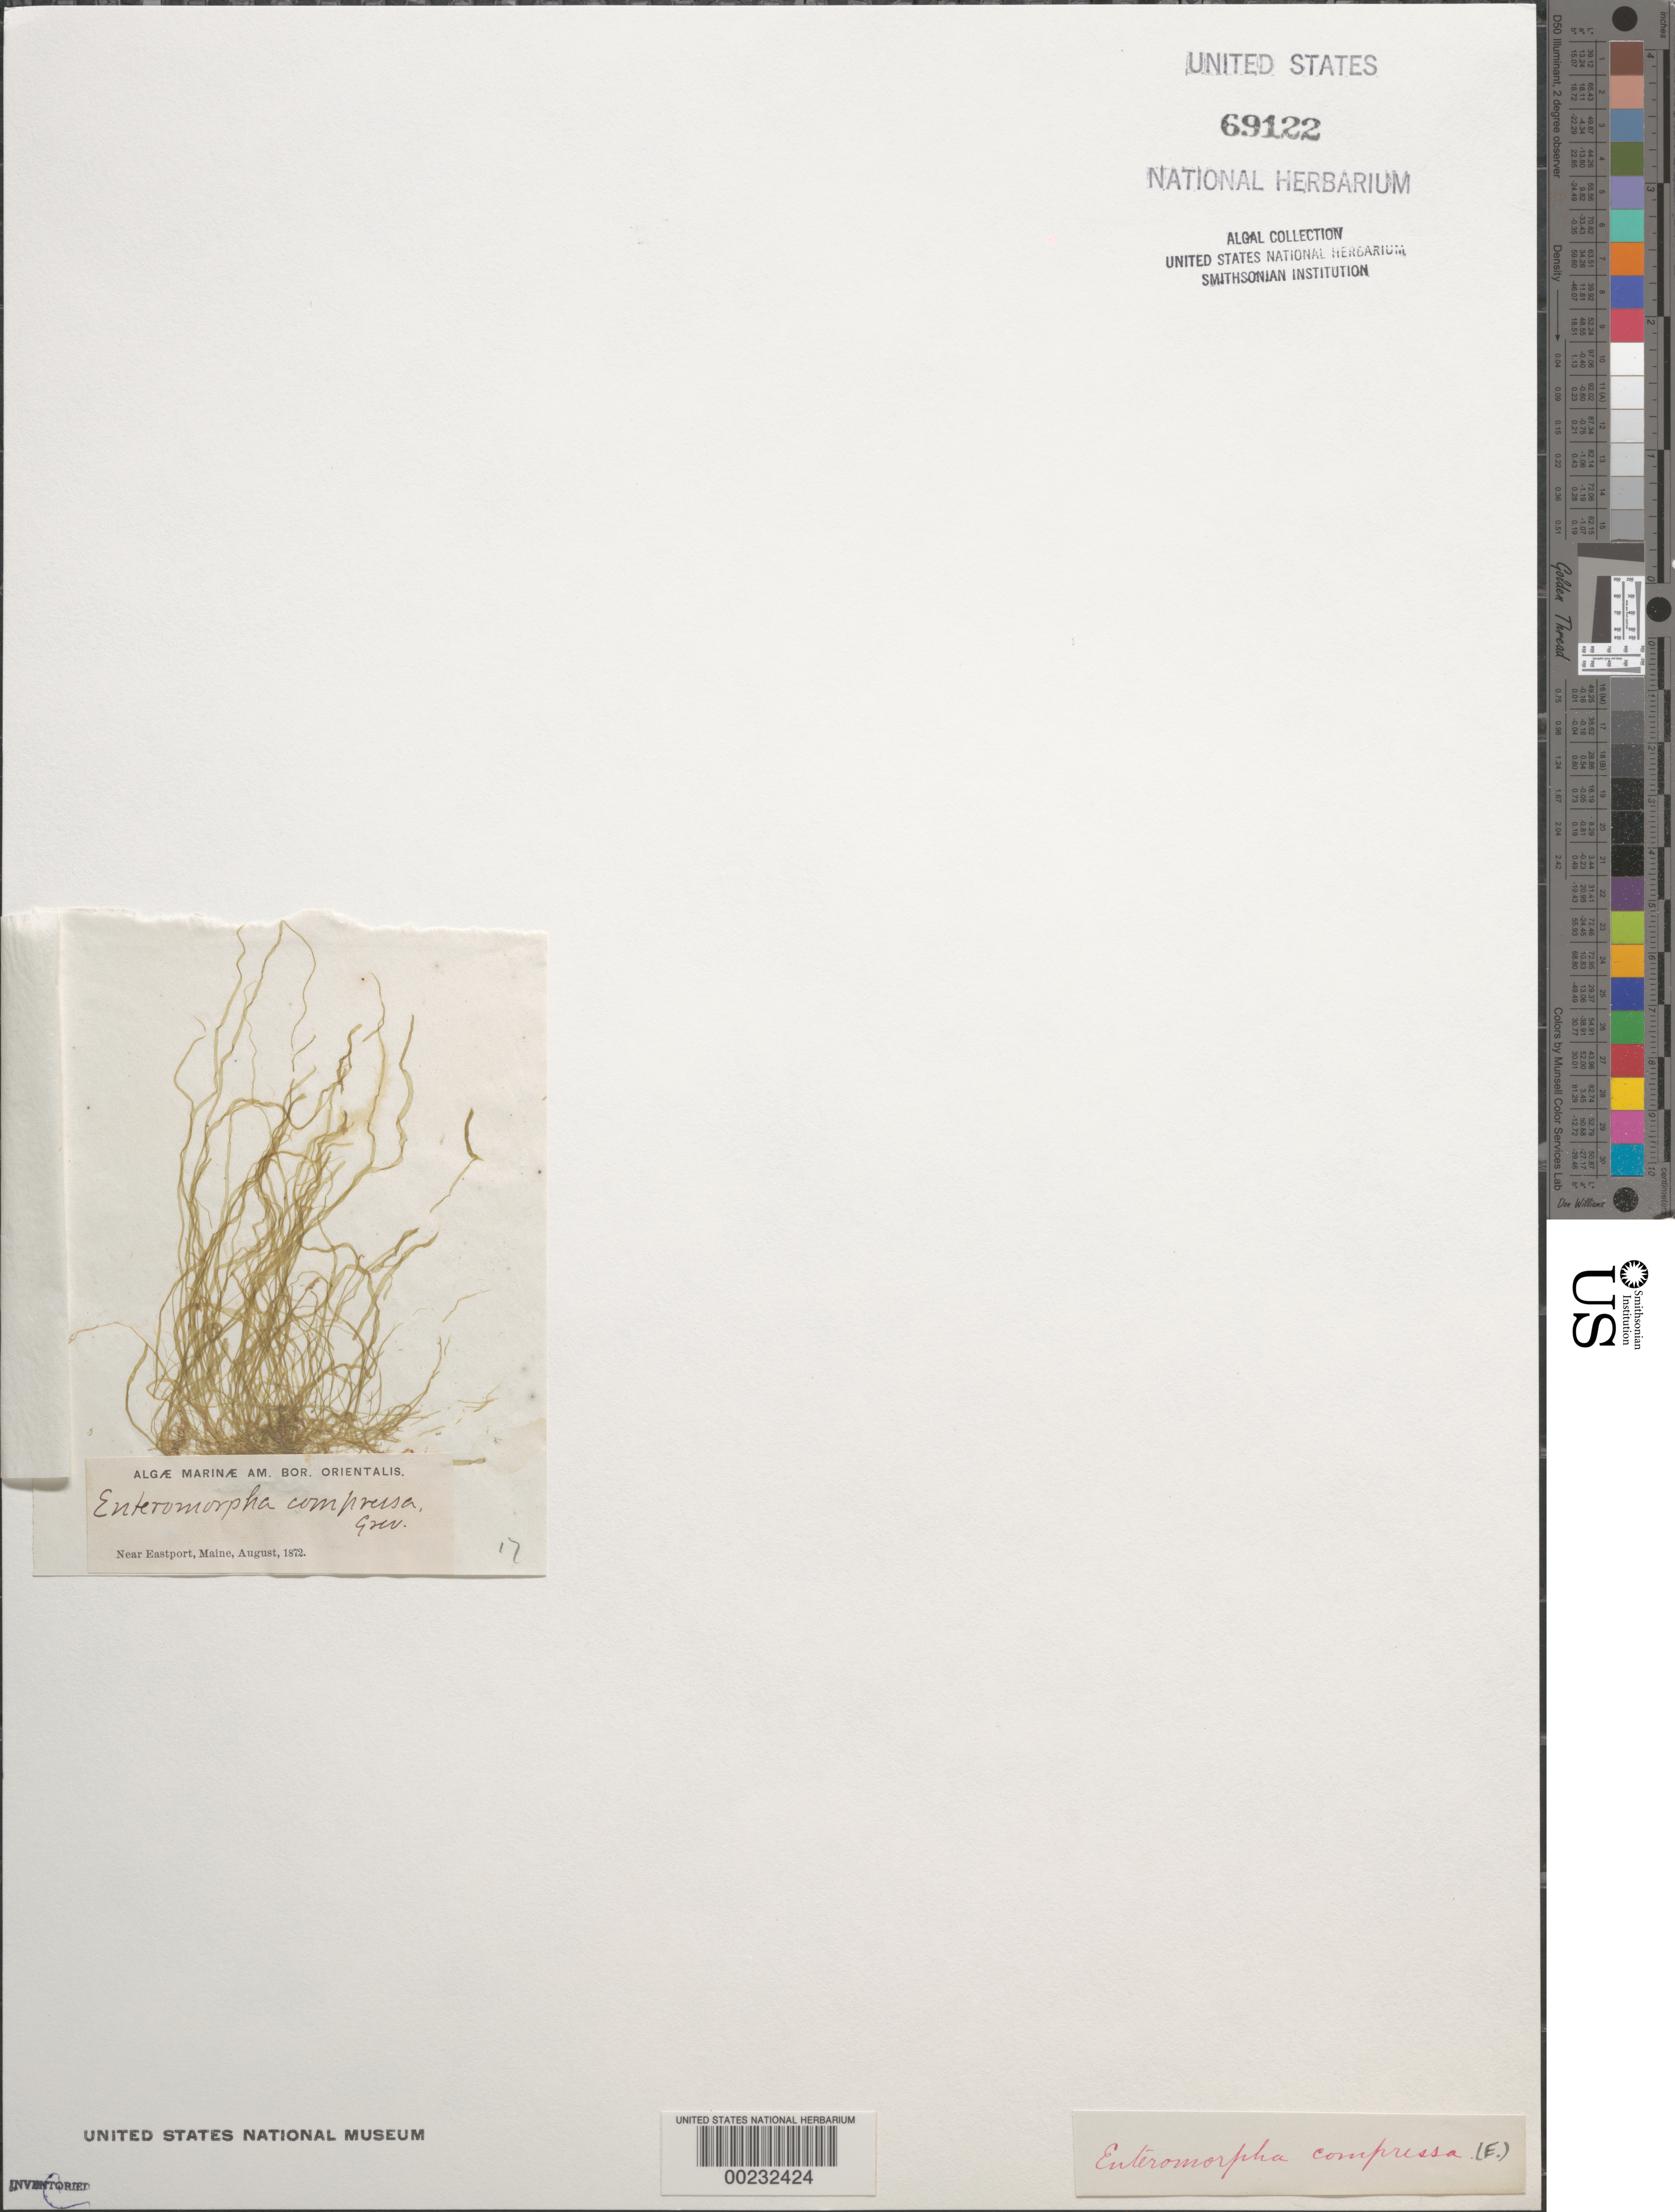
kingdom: Plantae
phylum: Chlorophyta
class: Ulvophyceae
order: Ulvales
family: Ulvaceae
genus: Ulva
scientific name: Ulva compressa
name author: L.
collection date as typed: Aug 1872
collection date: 1872-08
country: United States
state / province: Maine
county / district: Washington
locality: Near Eastport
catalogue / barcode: US 69122